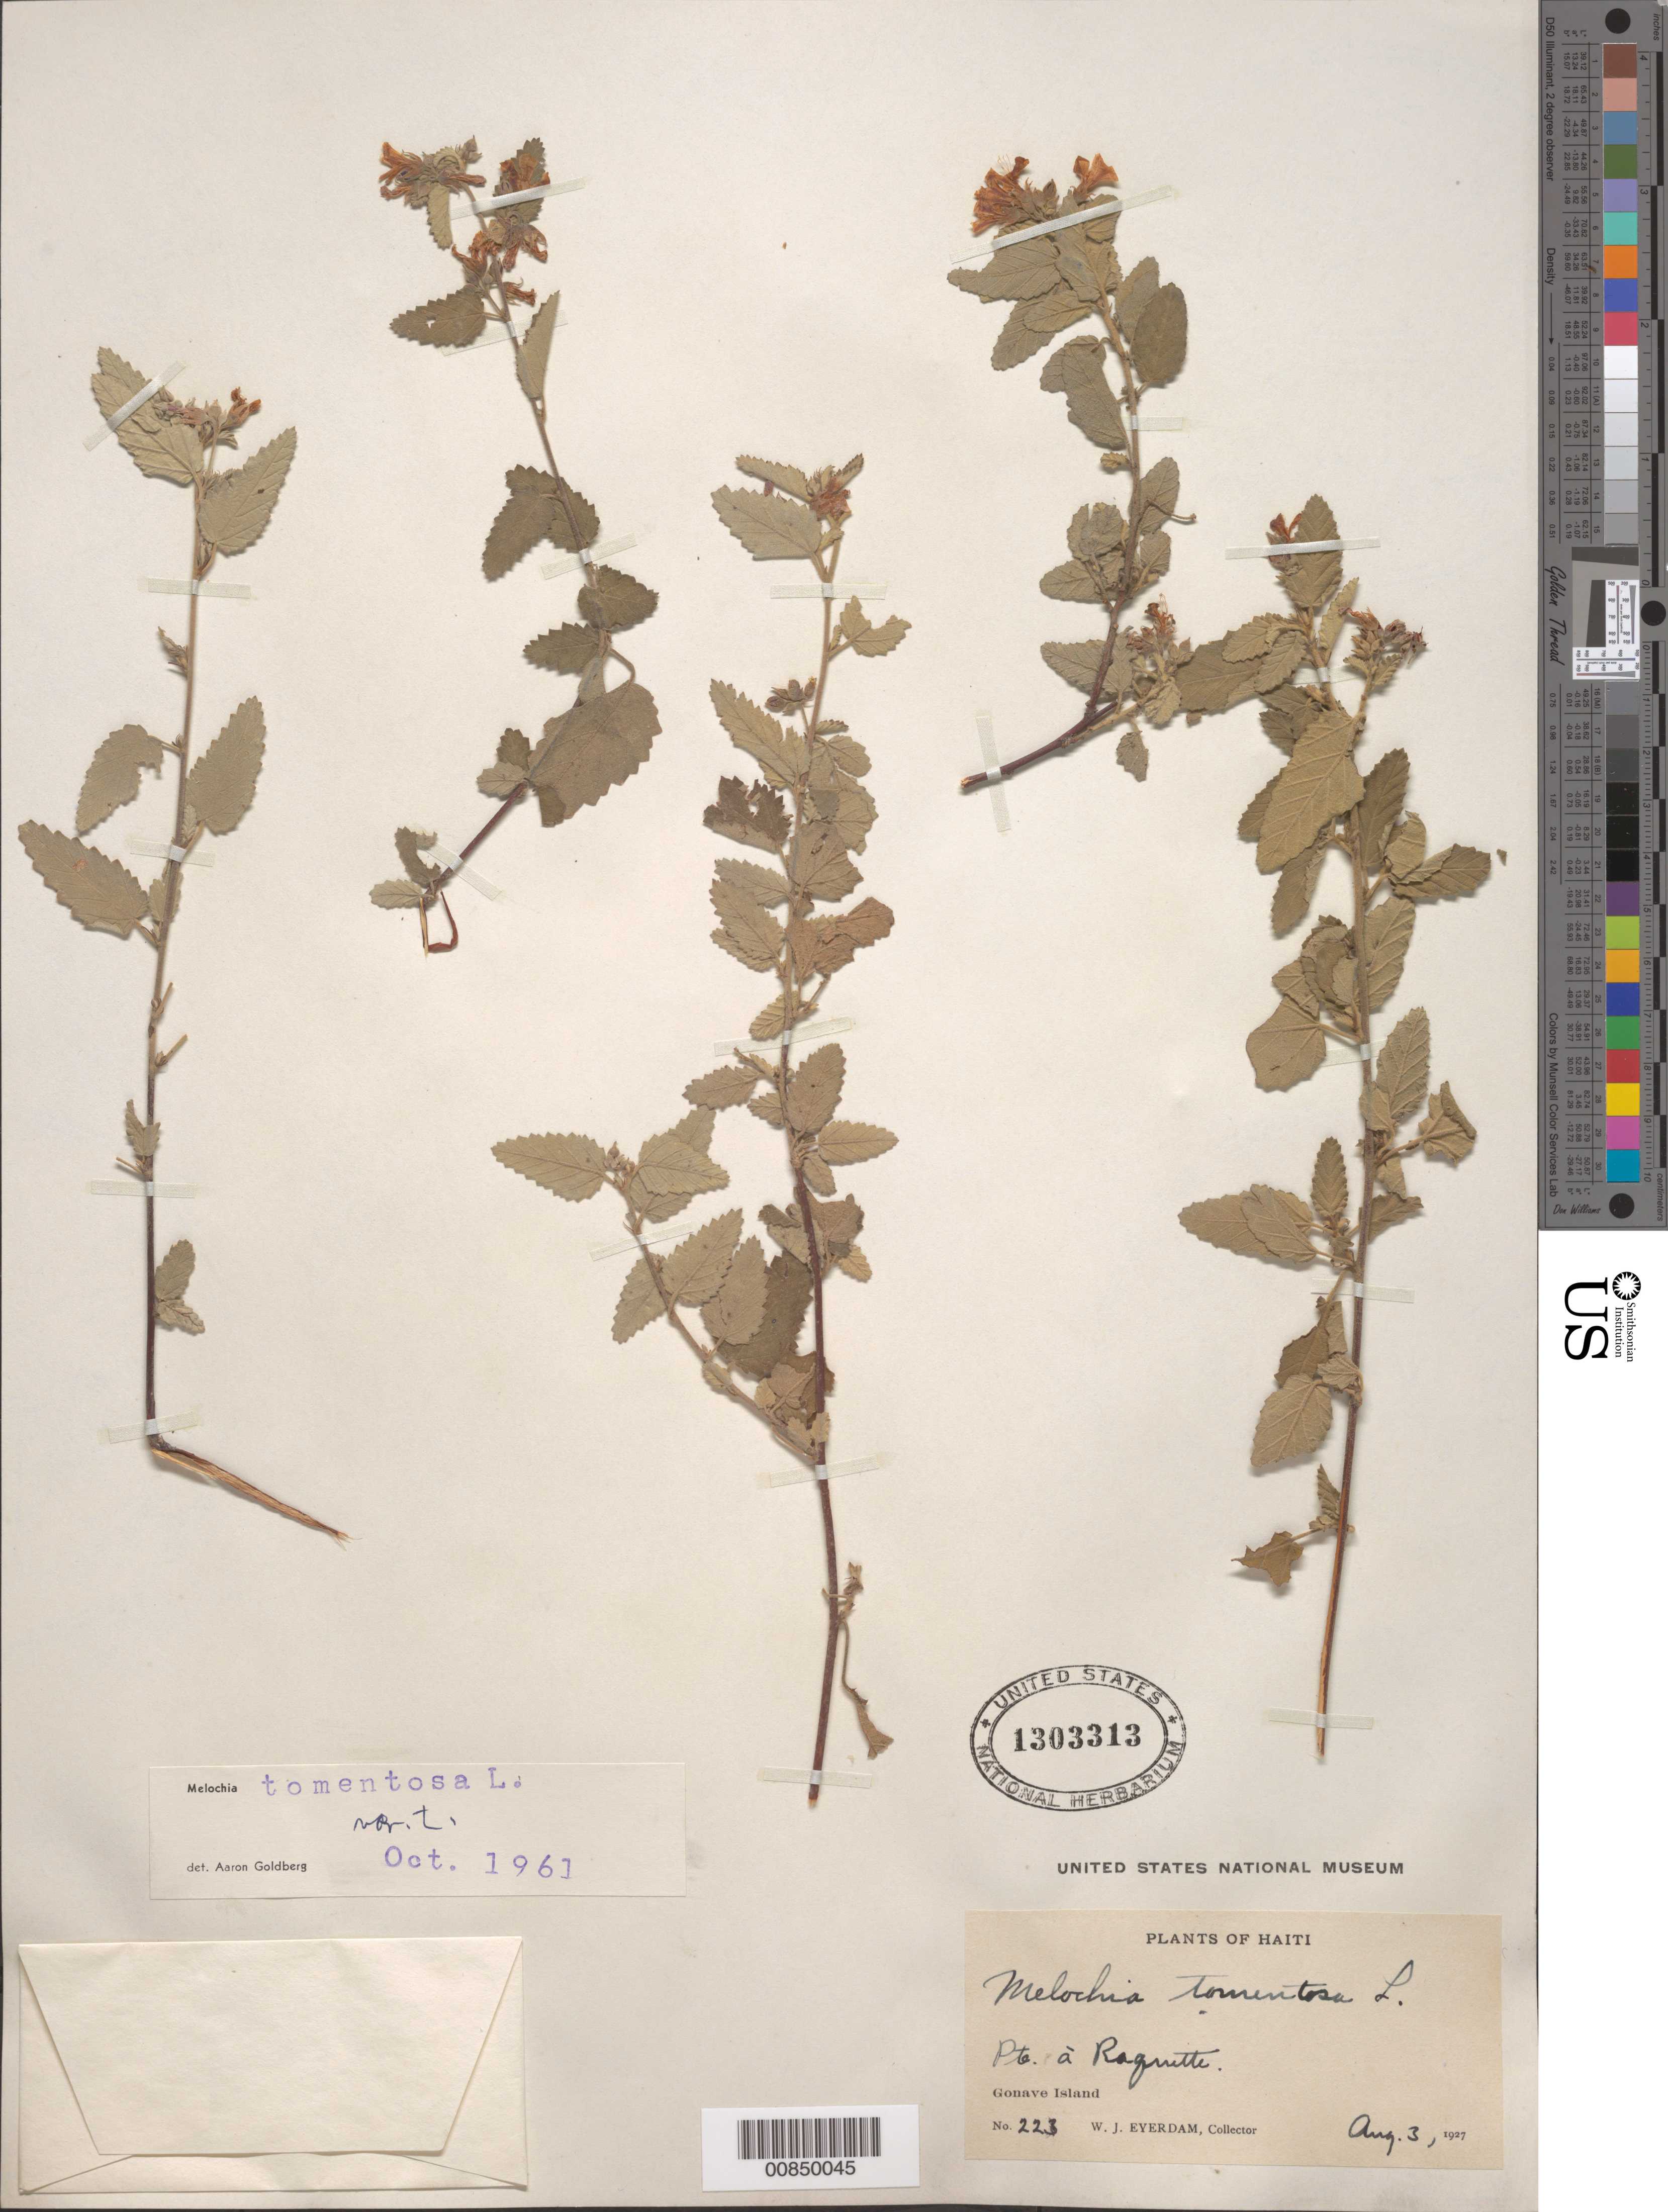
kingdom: Plantae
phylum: Tracheophyta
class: Magnoliopsida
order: Malvales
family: Malvaceae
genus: Melochia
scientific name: Melochia tomentosa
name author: L.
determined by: Goldberg, Aaron, (US), NMNH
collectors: W. Everdam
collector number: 223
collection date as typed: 03 Aug 1927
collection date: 1927-08-03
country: Haiti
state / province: Ouest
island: Île de la Gonâve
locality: Pte-à-Raquette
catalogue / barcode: US 1303313